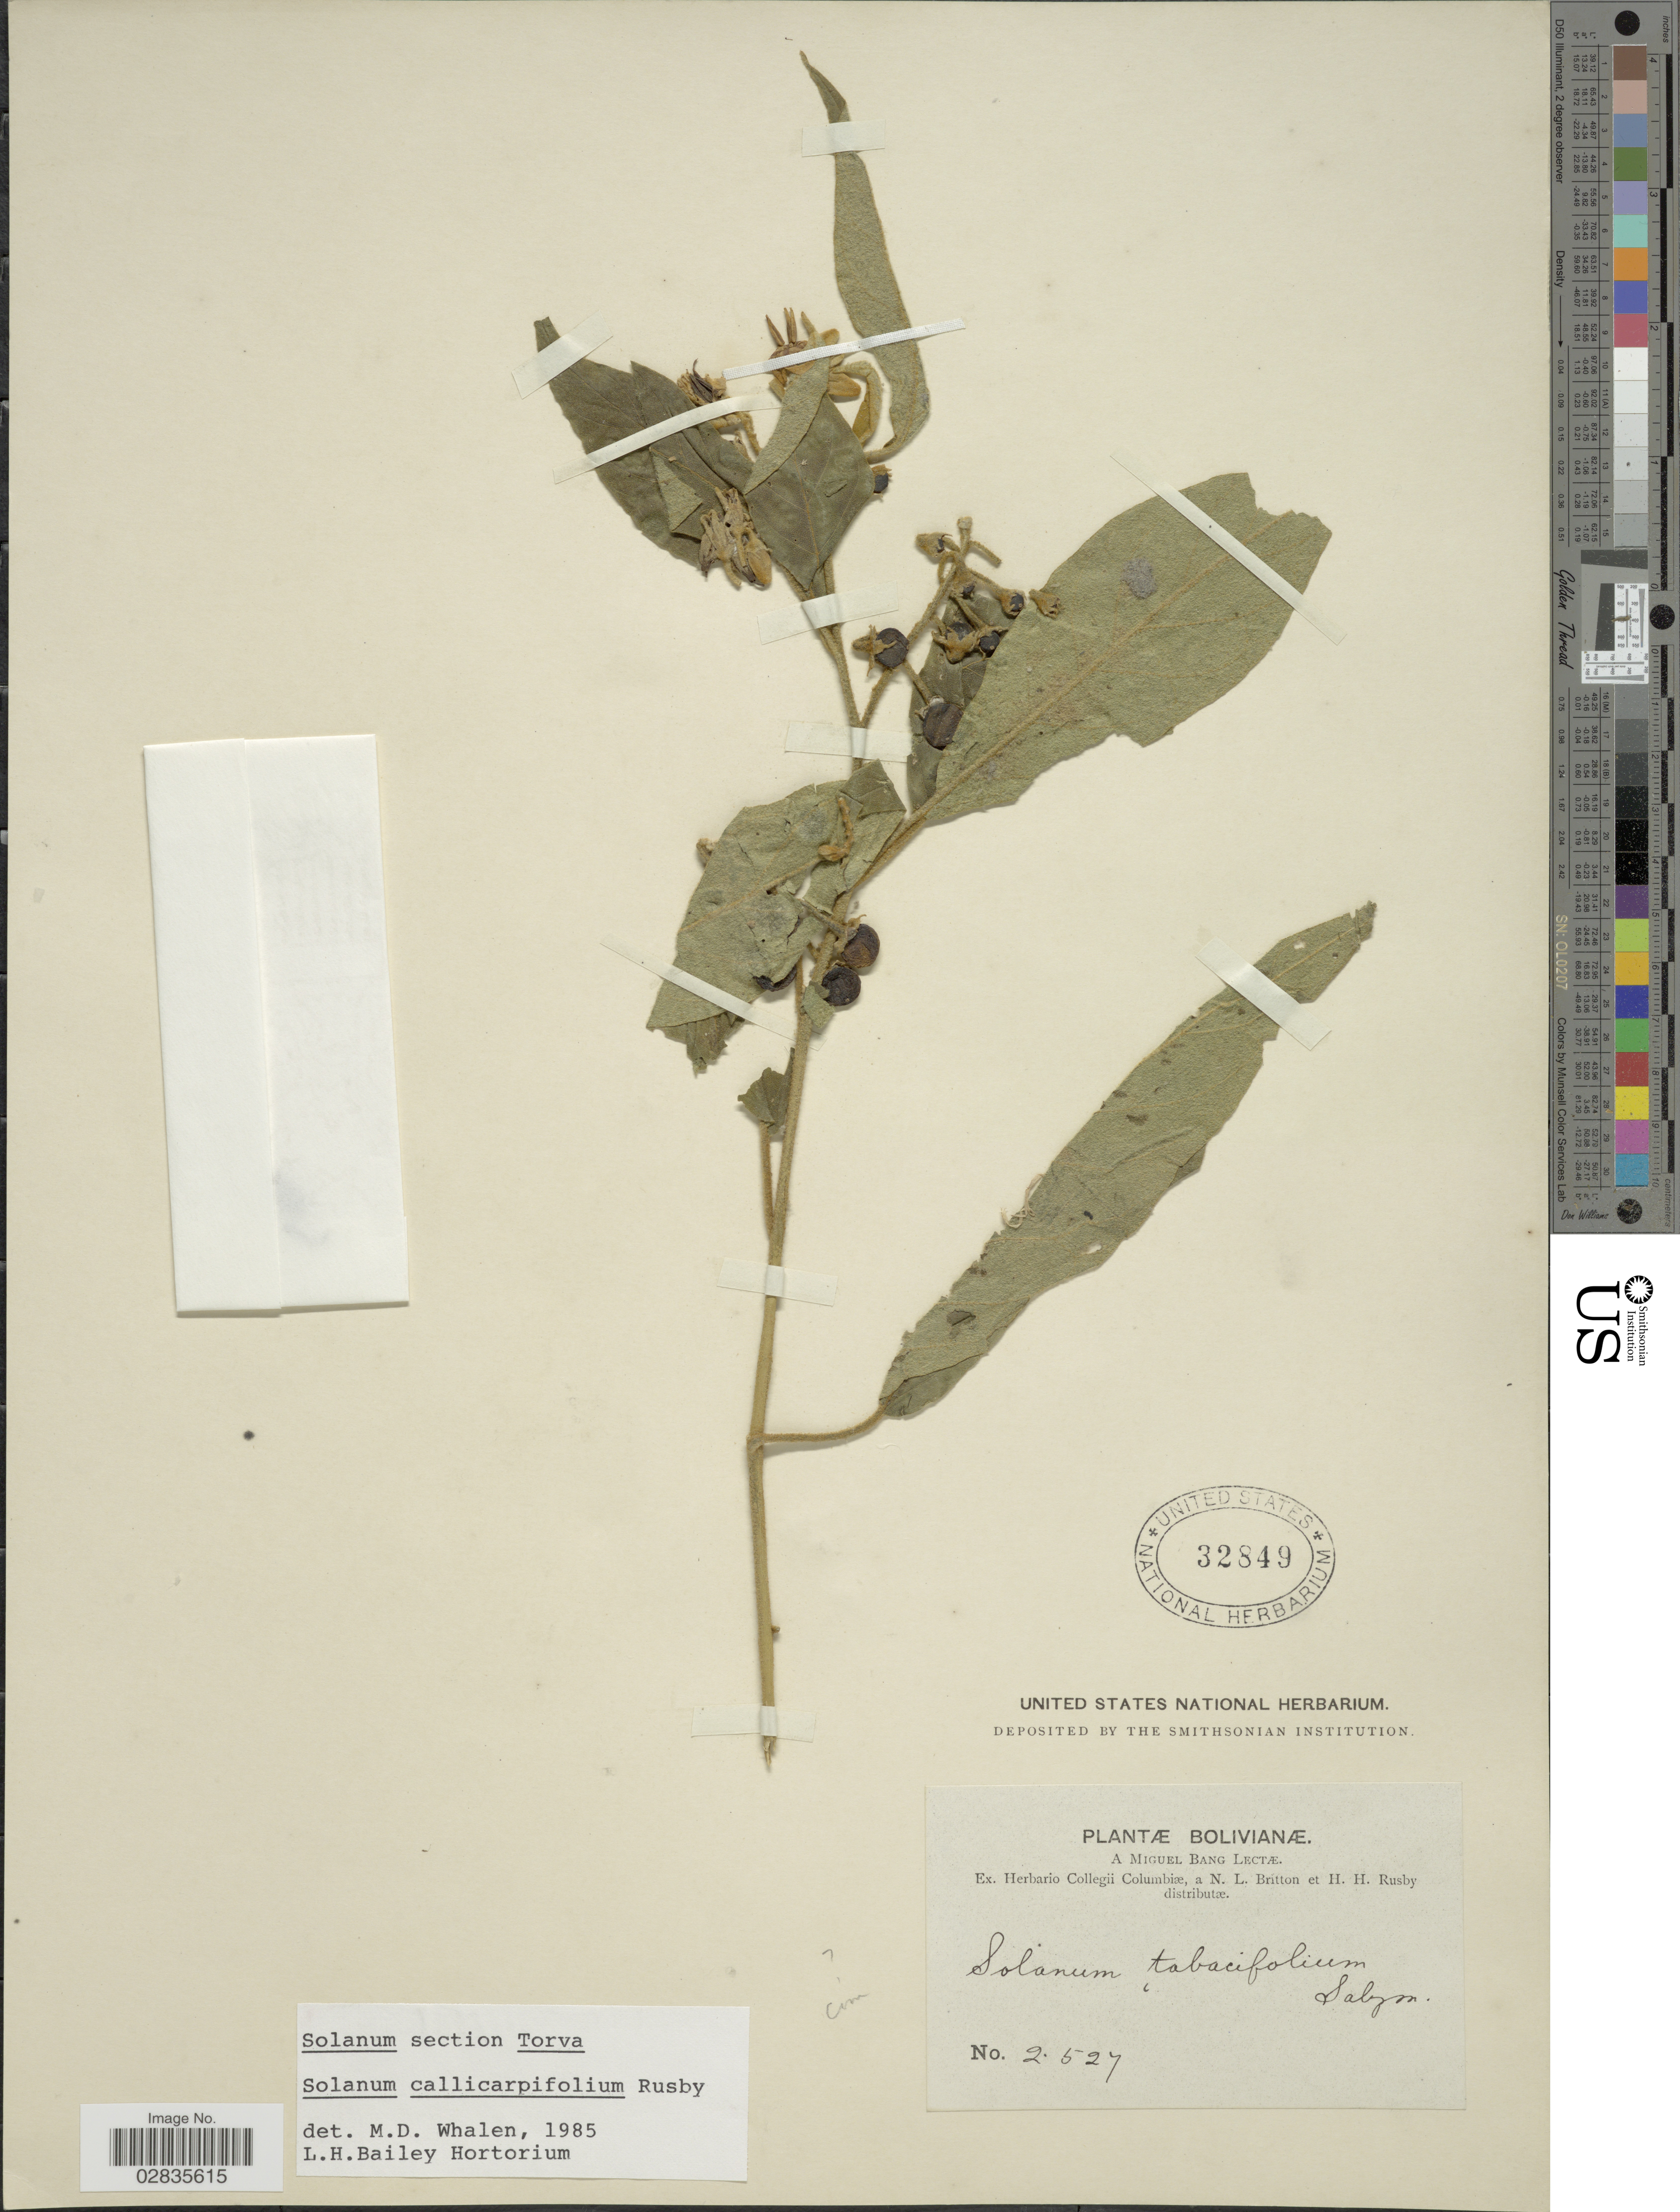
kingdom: Plantae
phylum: Tracheophyta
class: Magnoliopsida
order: Solanales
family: Solanaceae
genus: Solanum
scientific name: Solanum callicarpifolium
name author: Kunth & Bouché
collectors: M. Bang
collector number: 2527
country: Bolivia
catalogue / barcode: US 32849